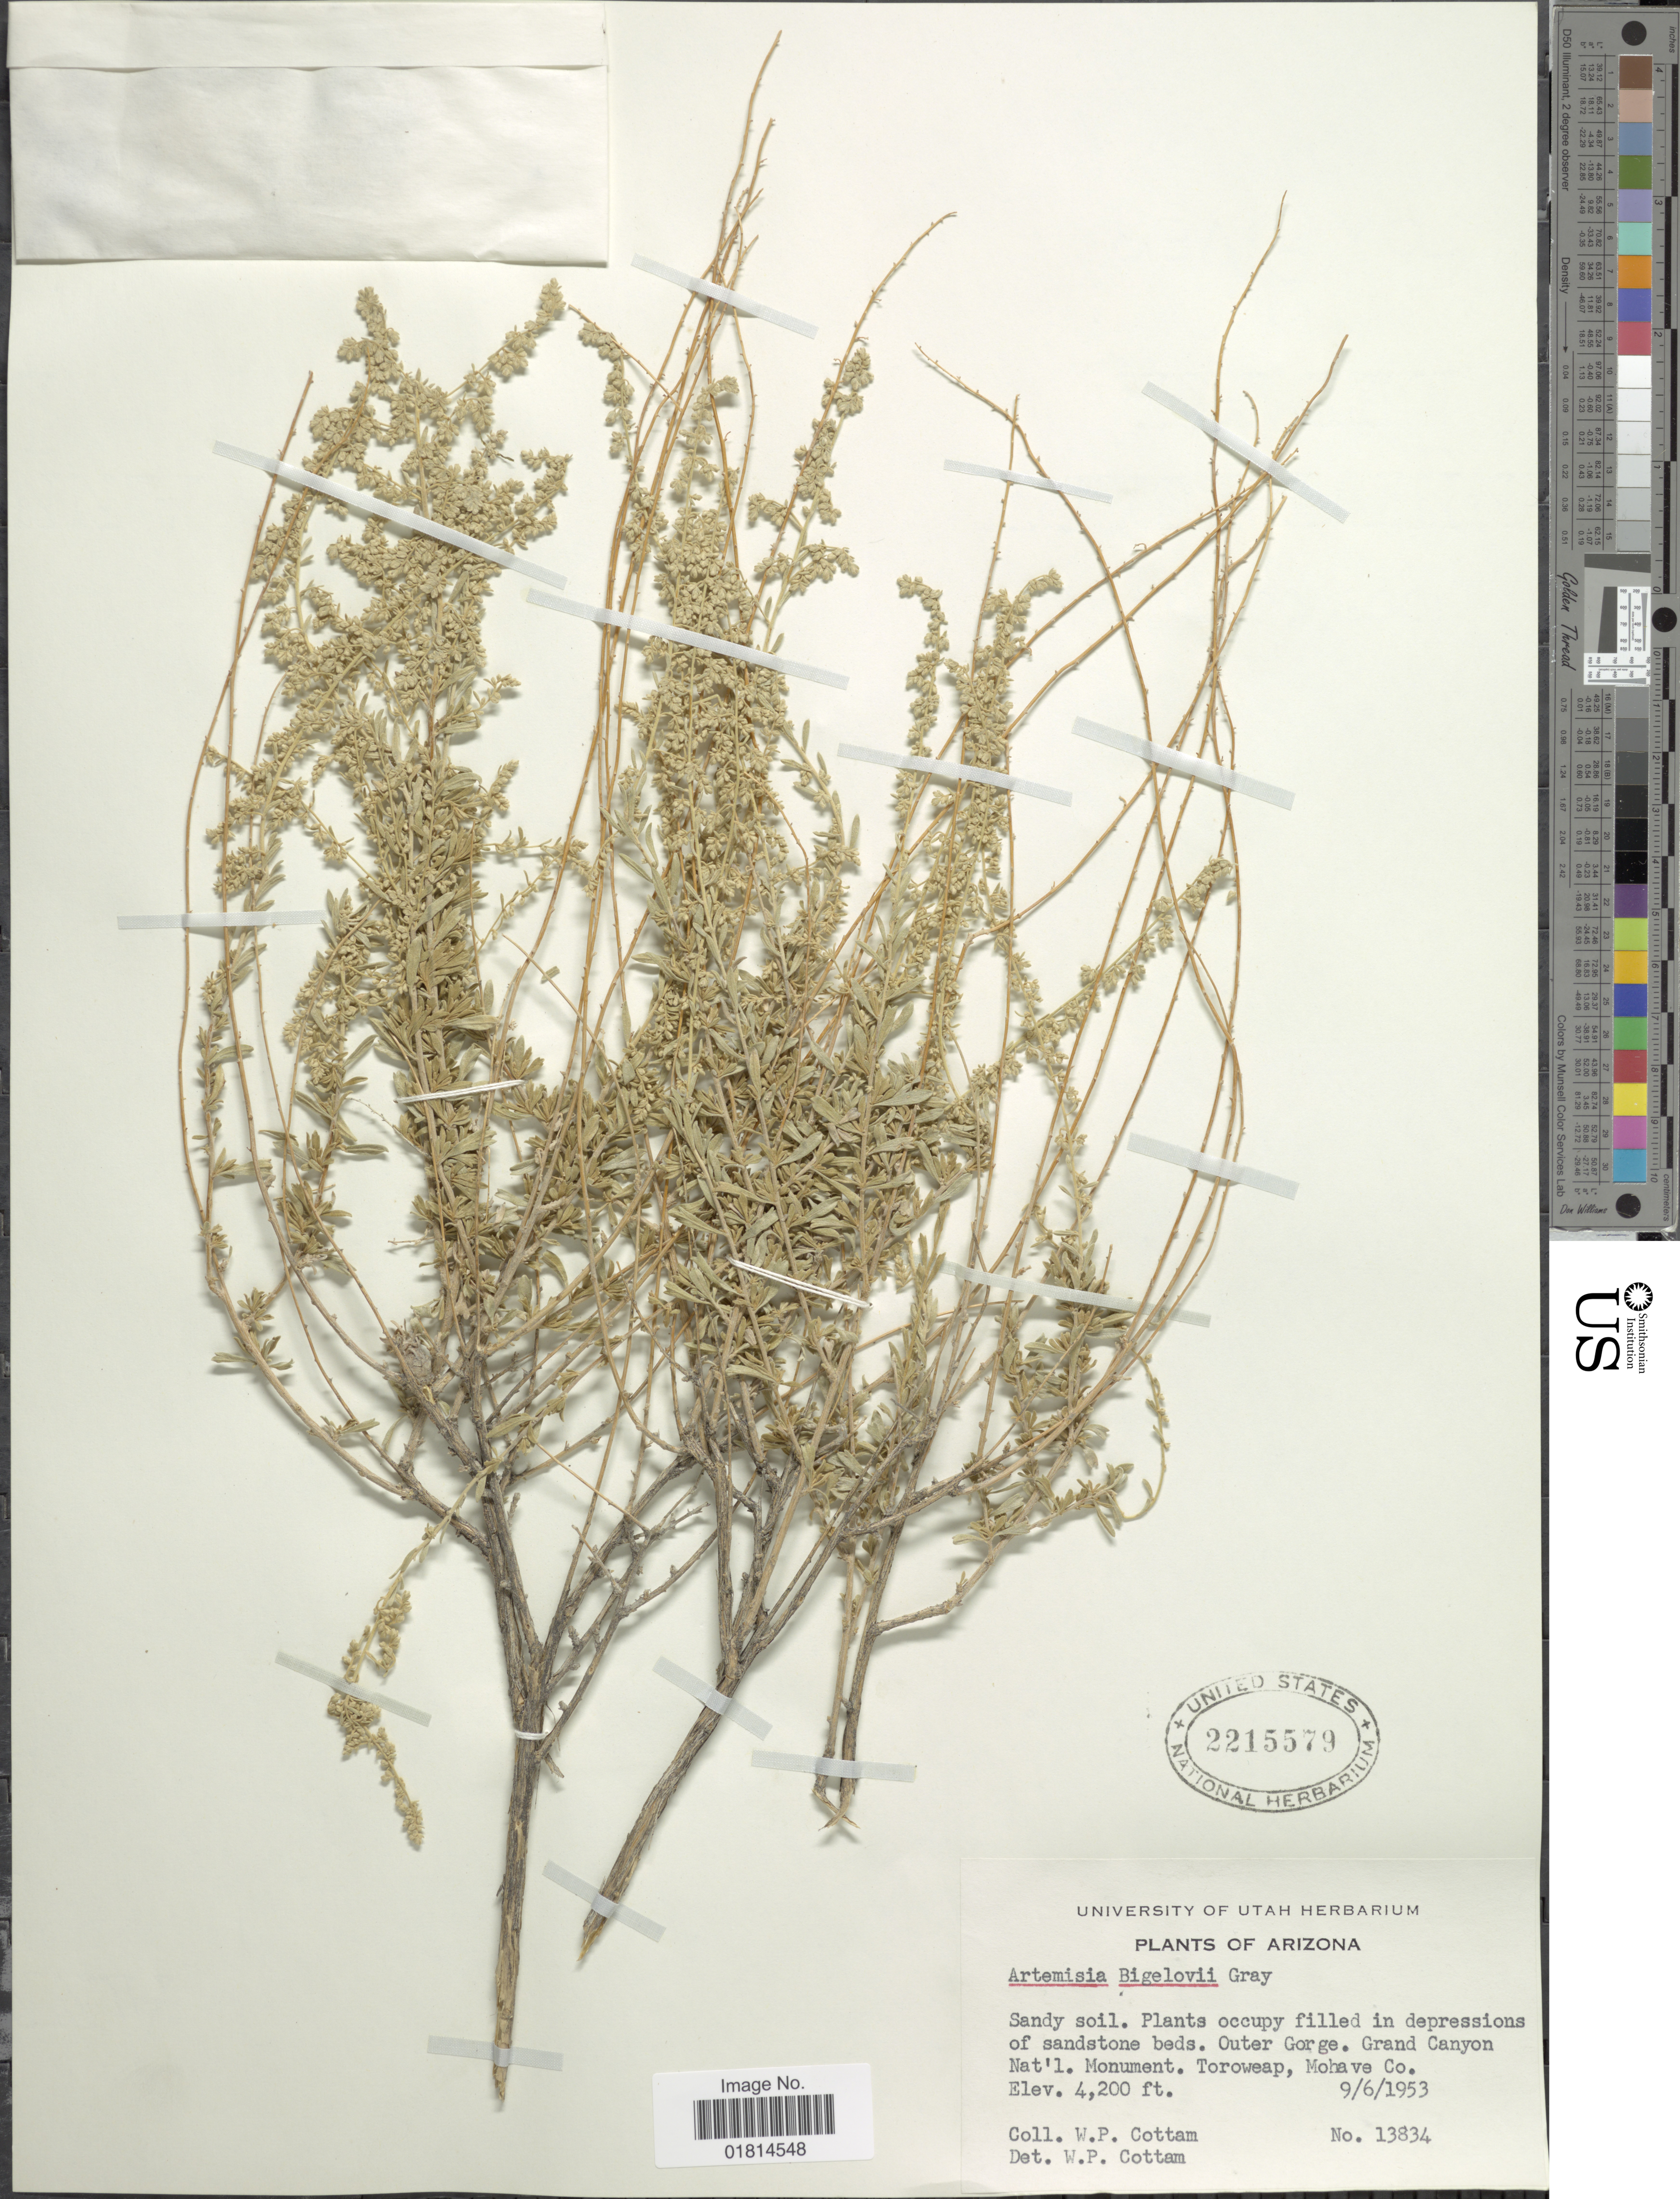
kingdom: Plantae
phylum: Tracheophyta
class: Magnoliopsida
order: Asterales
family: Asteraceae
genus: Artemisia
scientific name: Artemisia bigelovii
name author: A. Gray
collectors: W. Cottam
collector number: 13834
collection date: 1953-09-06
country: United States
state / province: Arizona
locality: Outer Gorge. Grand Canyon Nat'l. Monument. Toroweap, Mohave Co.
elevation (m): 1280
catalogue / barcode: US 2215579